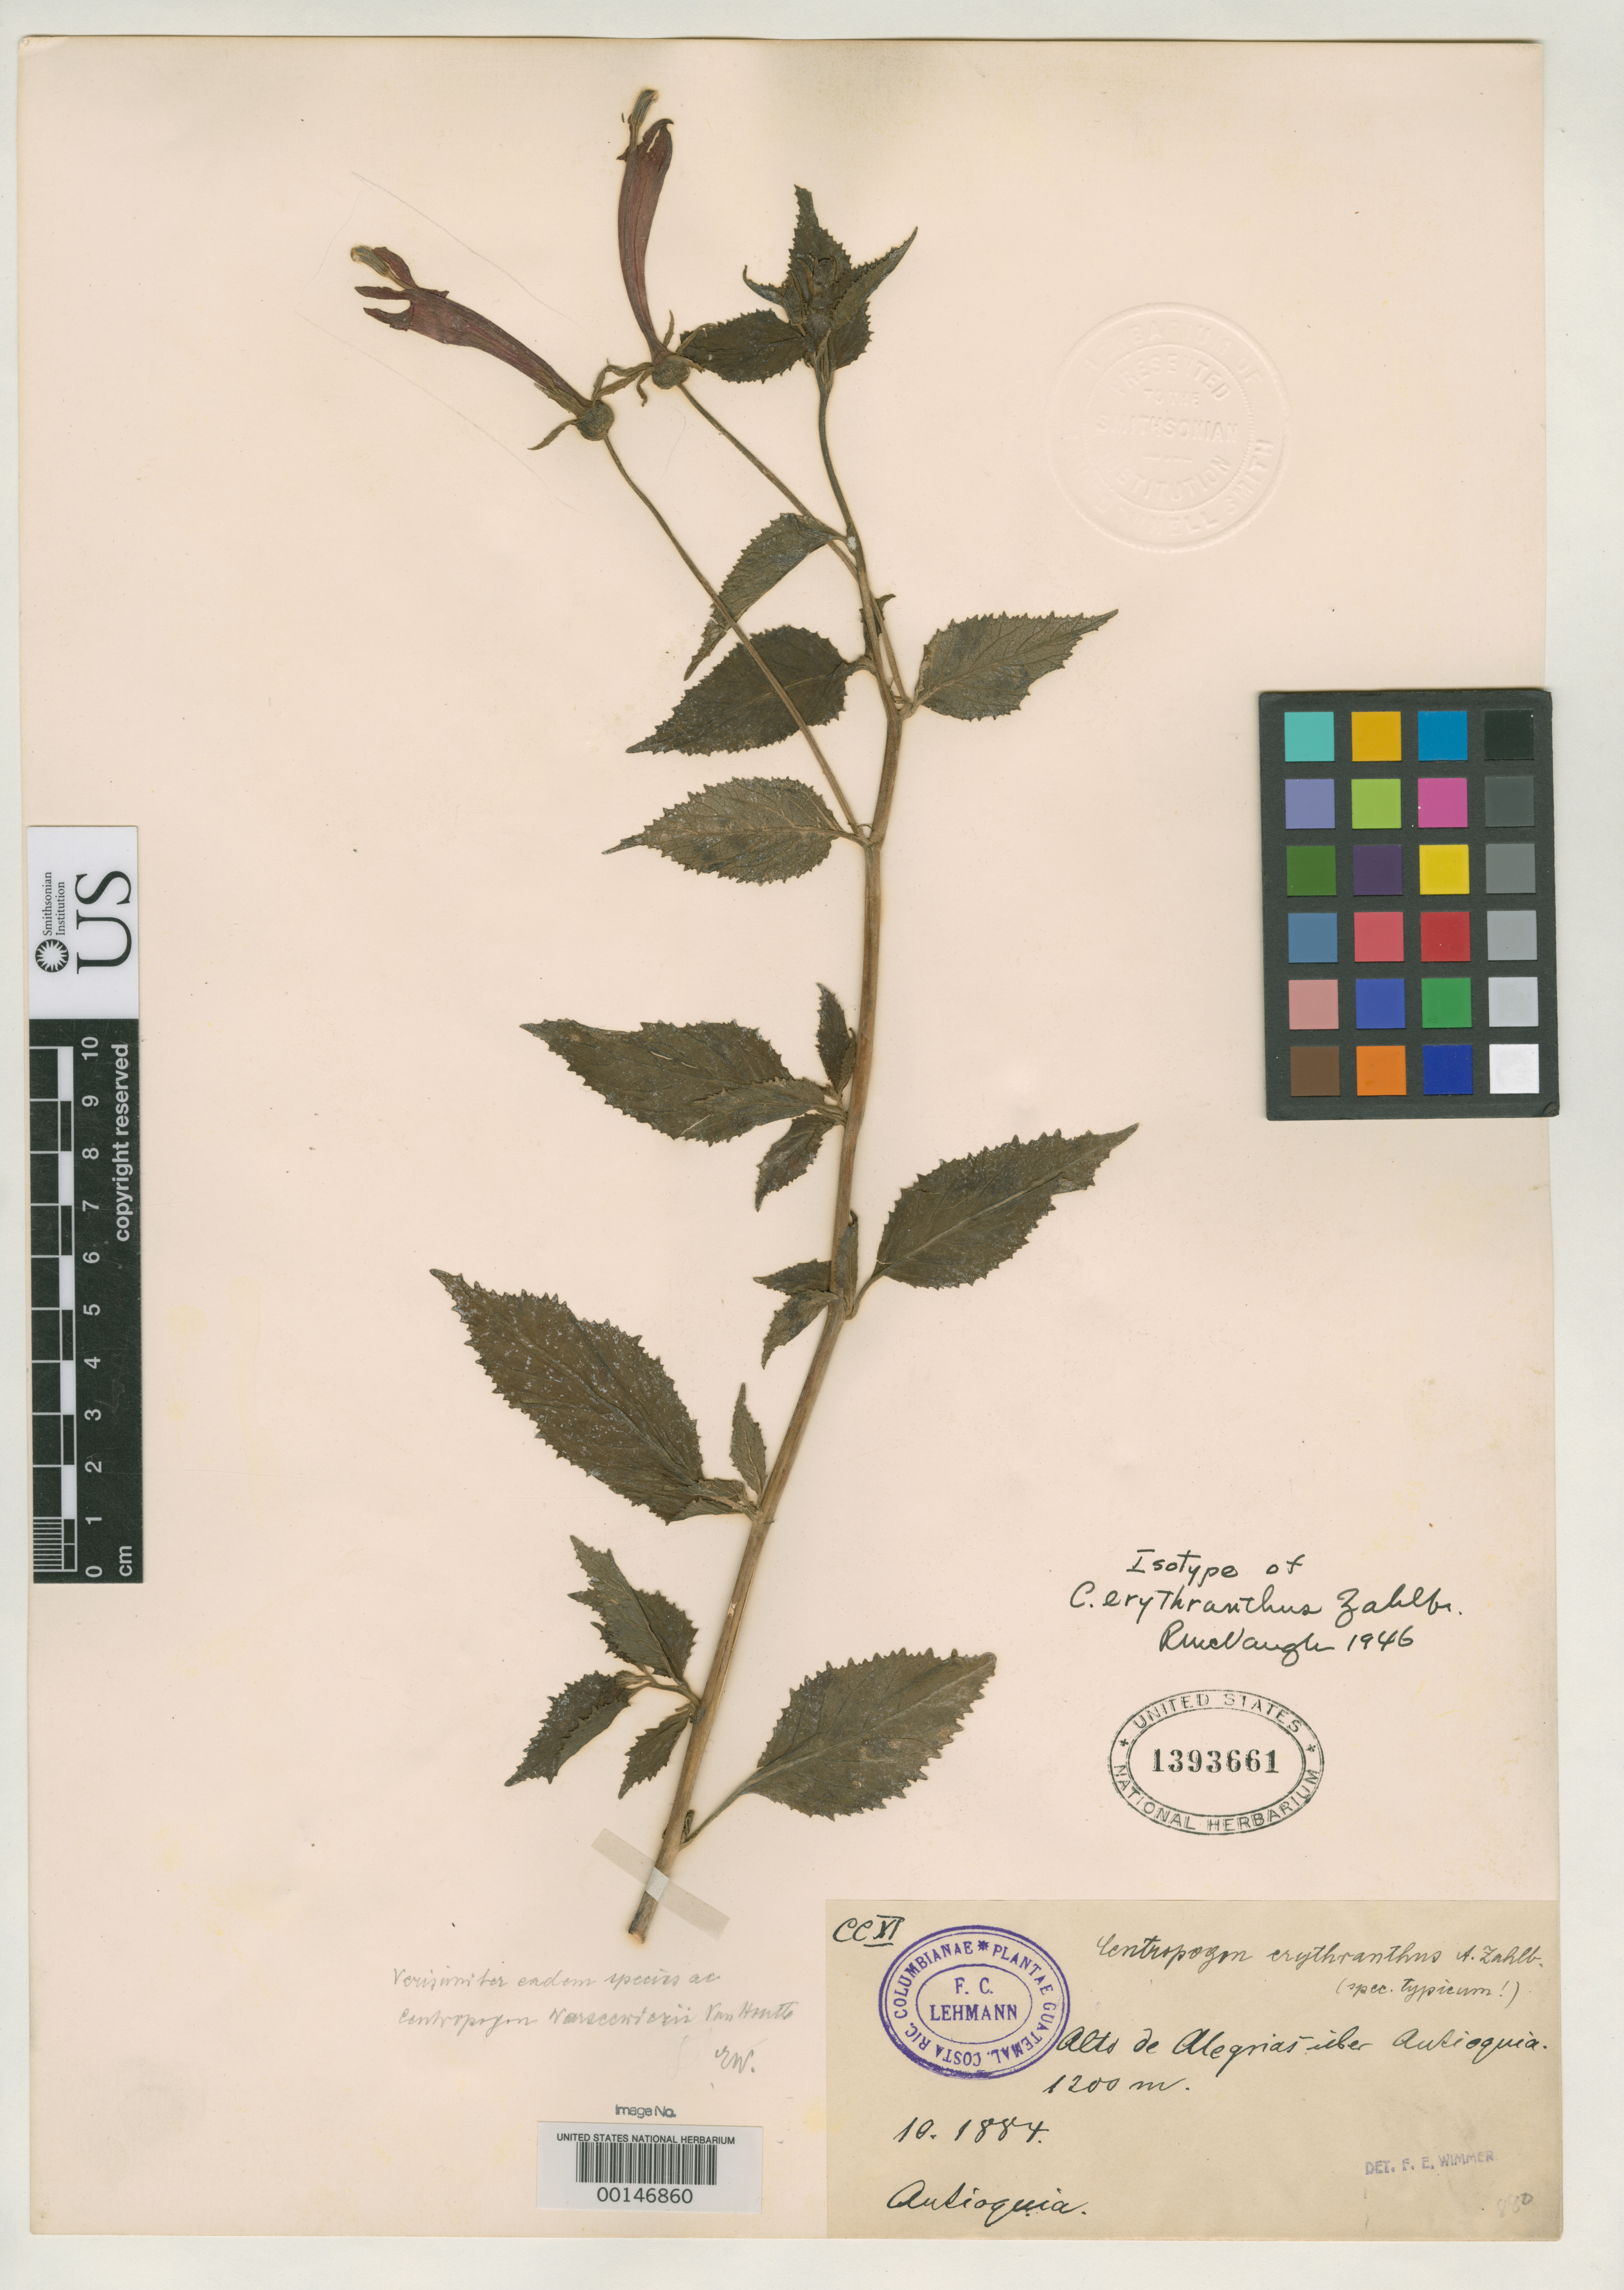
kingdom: Plantae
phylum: Tracheophyta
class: Magnoliopsida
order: Asterales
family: Campanulaceae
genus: Centropogon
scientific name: Centropogon erythanthrus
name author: Zahlbr.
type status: Isotype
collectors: F. C. Lehmann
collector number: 211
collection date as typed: Oct 1884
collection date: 1884-10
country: Colombia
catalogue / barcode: US 1393661